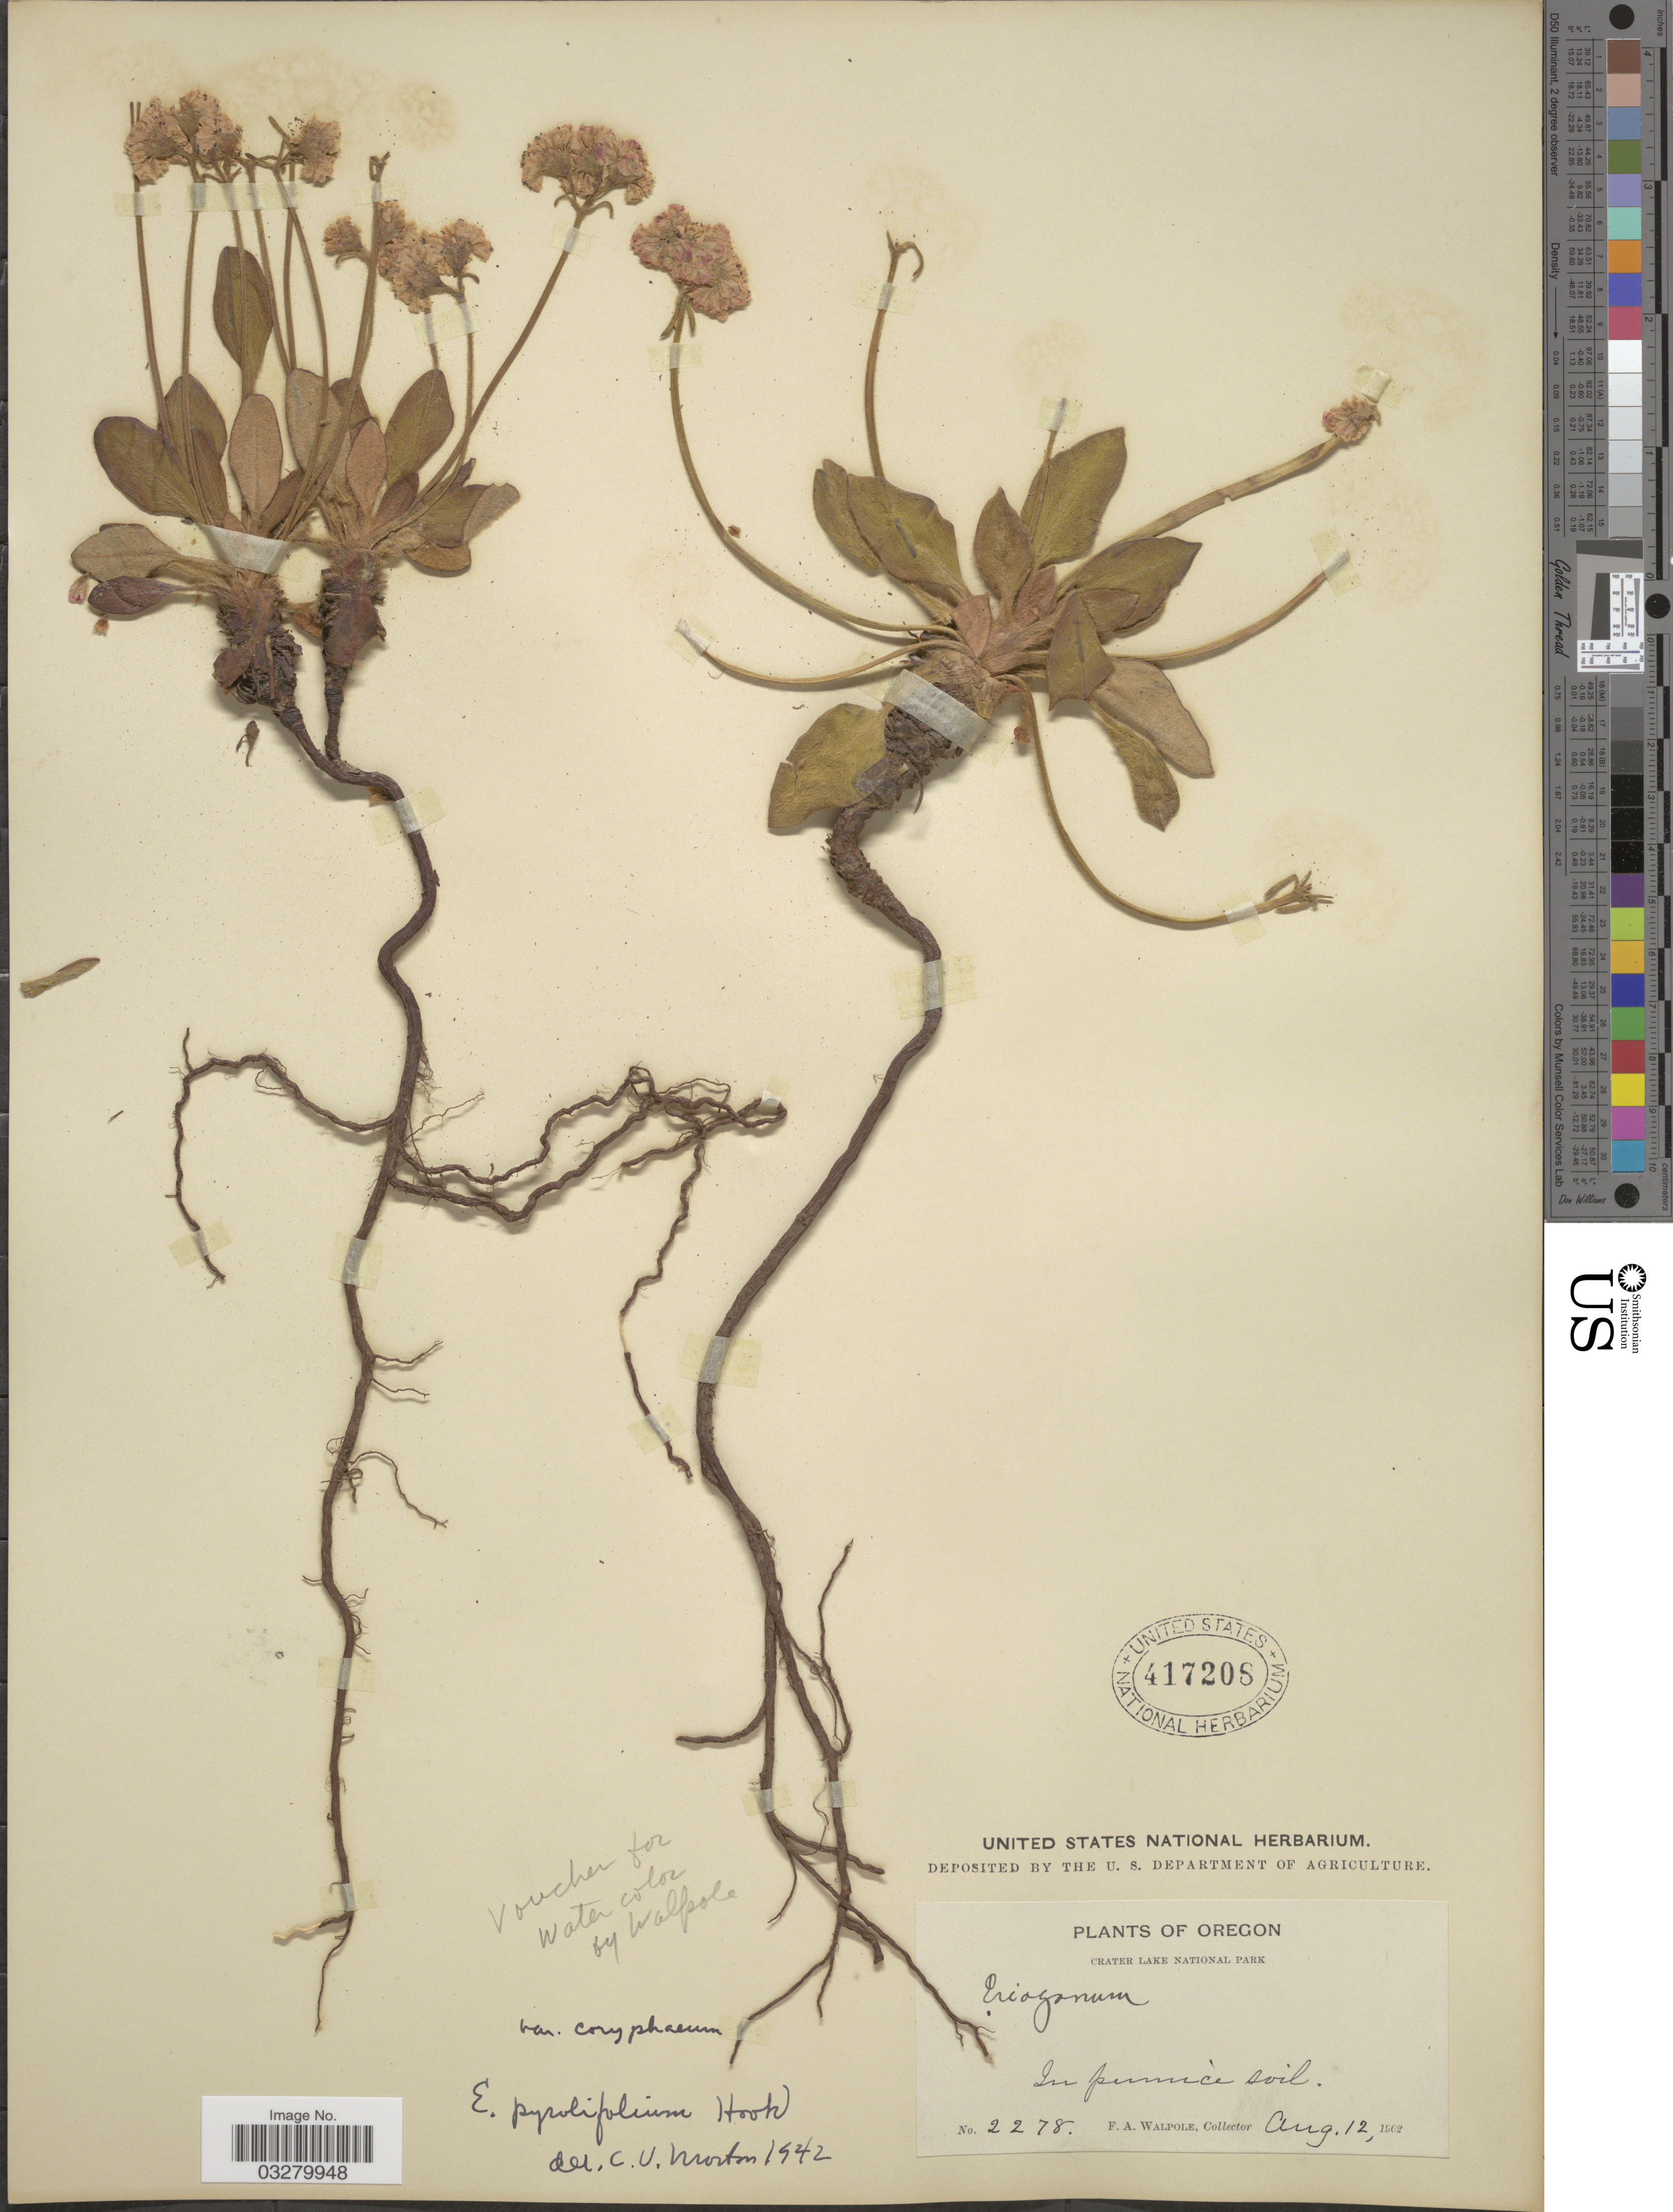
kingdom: Plantae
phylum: Tracheophyta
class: Magnoliopsida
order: Caryophyllales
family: Polygonaceae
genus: Eriogonum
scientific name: Eriogonum pyrolifolium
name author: Hook.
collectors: F. Walpole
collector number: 2278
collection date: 1902-08-12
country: United States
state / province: Oregon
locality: Crater Lake National Park.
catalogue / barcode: US 417208